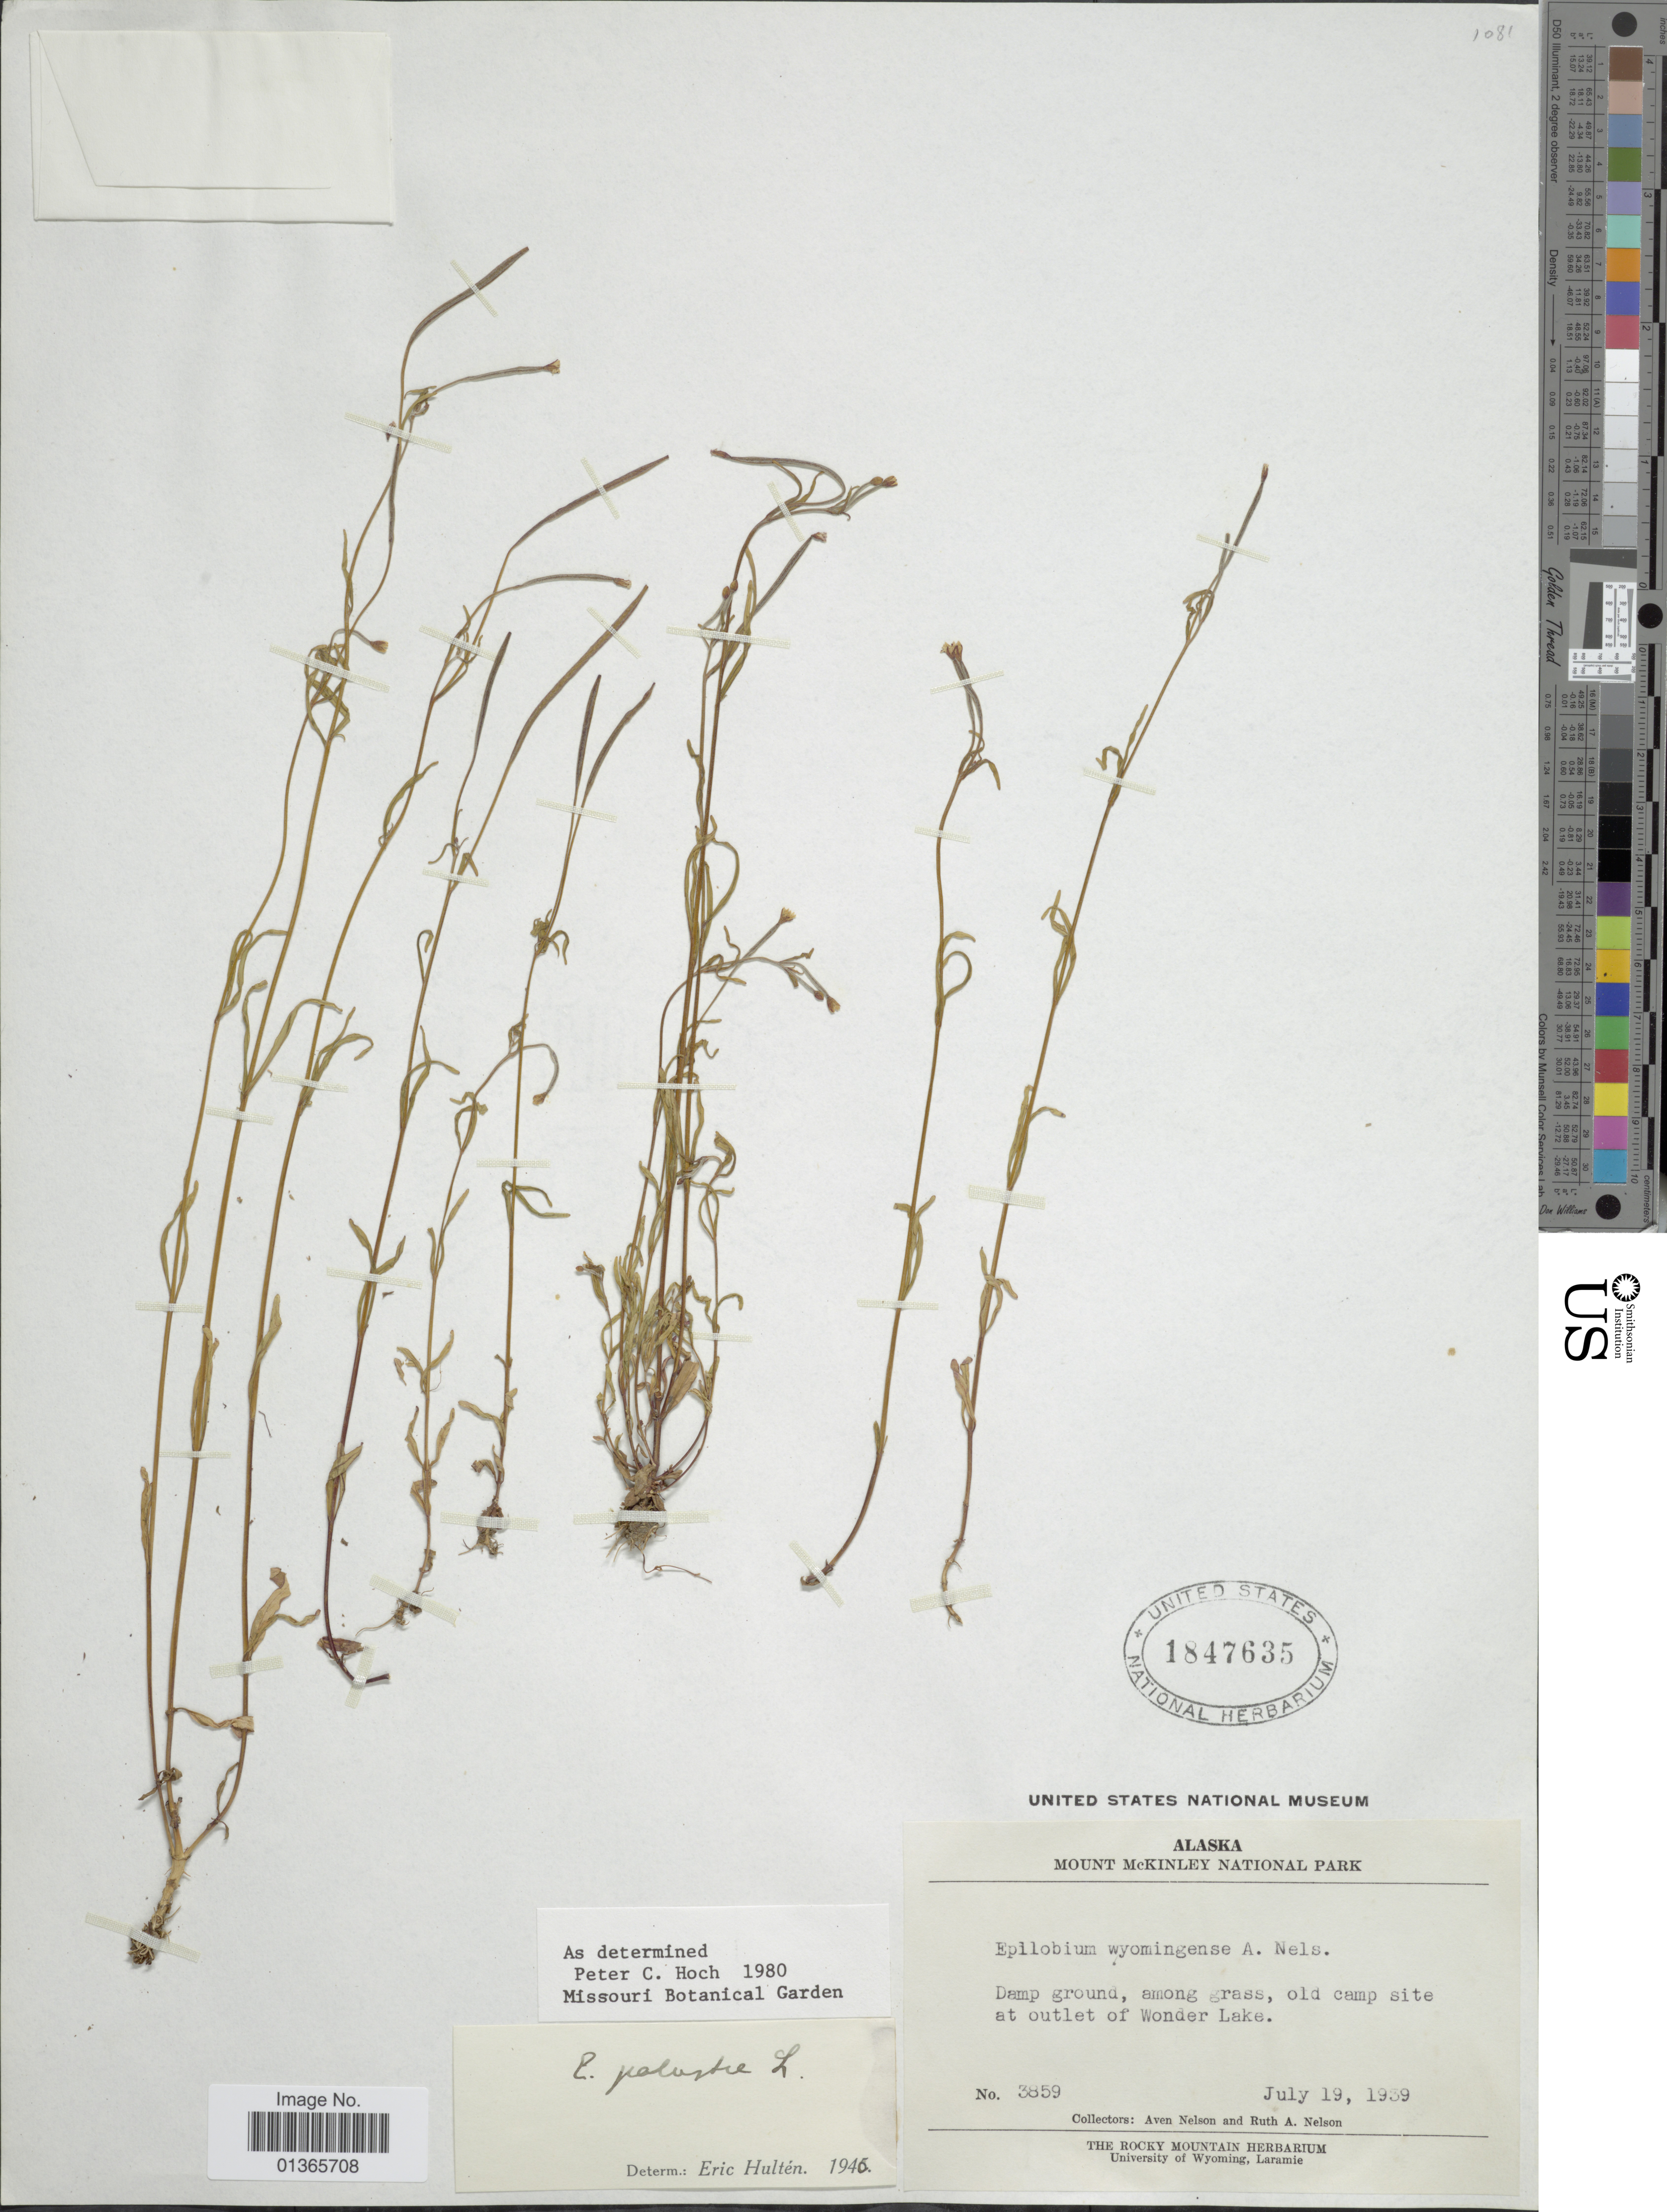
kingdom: Plantae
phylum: Tracheophyta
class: Magnoliopsida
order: Myrtales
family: Onagraceae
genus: Epilobium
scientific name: Epilobium palustre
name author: L.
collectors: A. Nelson & R. A. Nelson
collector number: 3859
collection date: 1939-07-19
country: United States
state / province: Alaska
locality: Mount McKinley National Park. Damp ground, among grass, old camp site at outlet of Wonder Lake.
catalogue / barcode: US 1847635